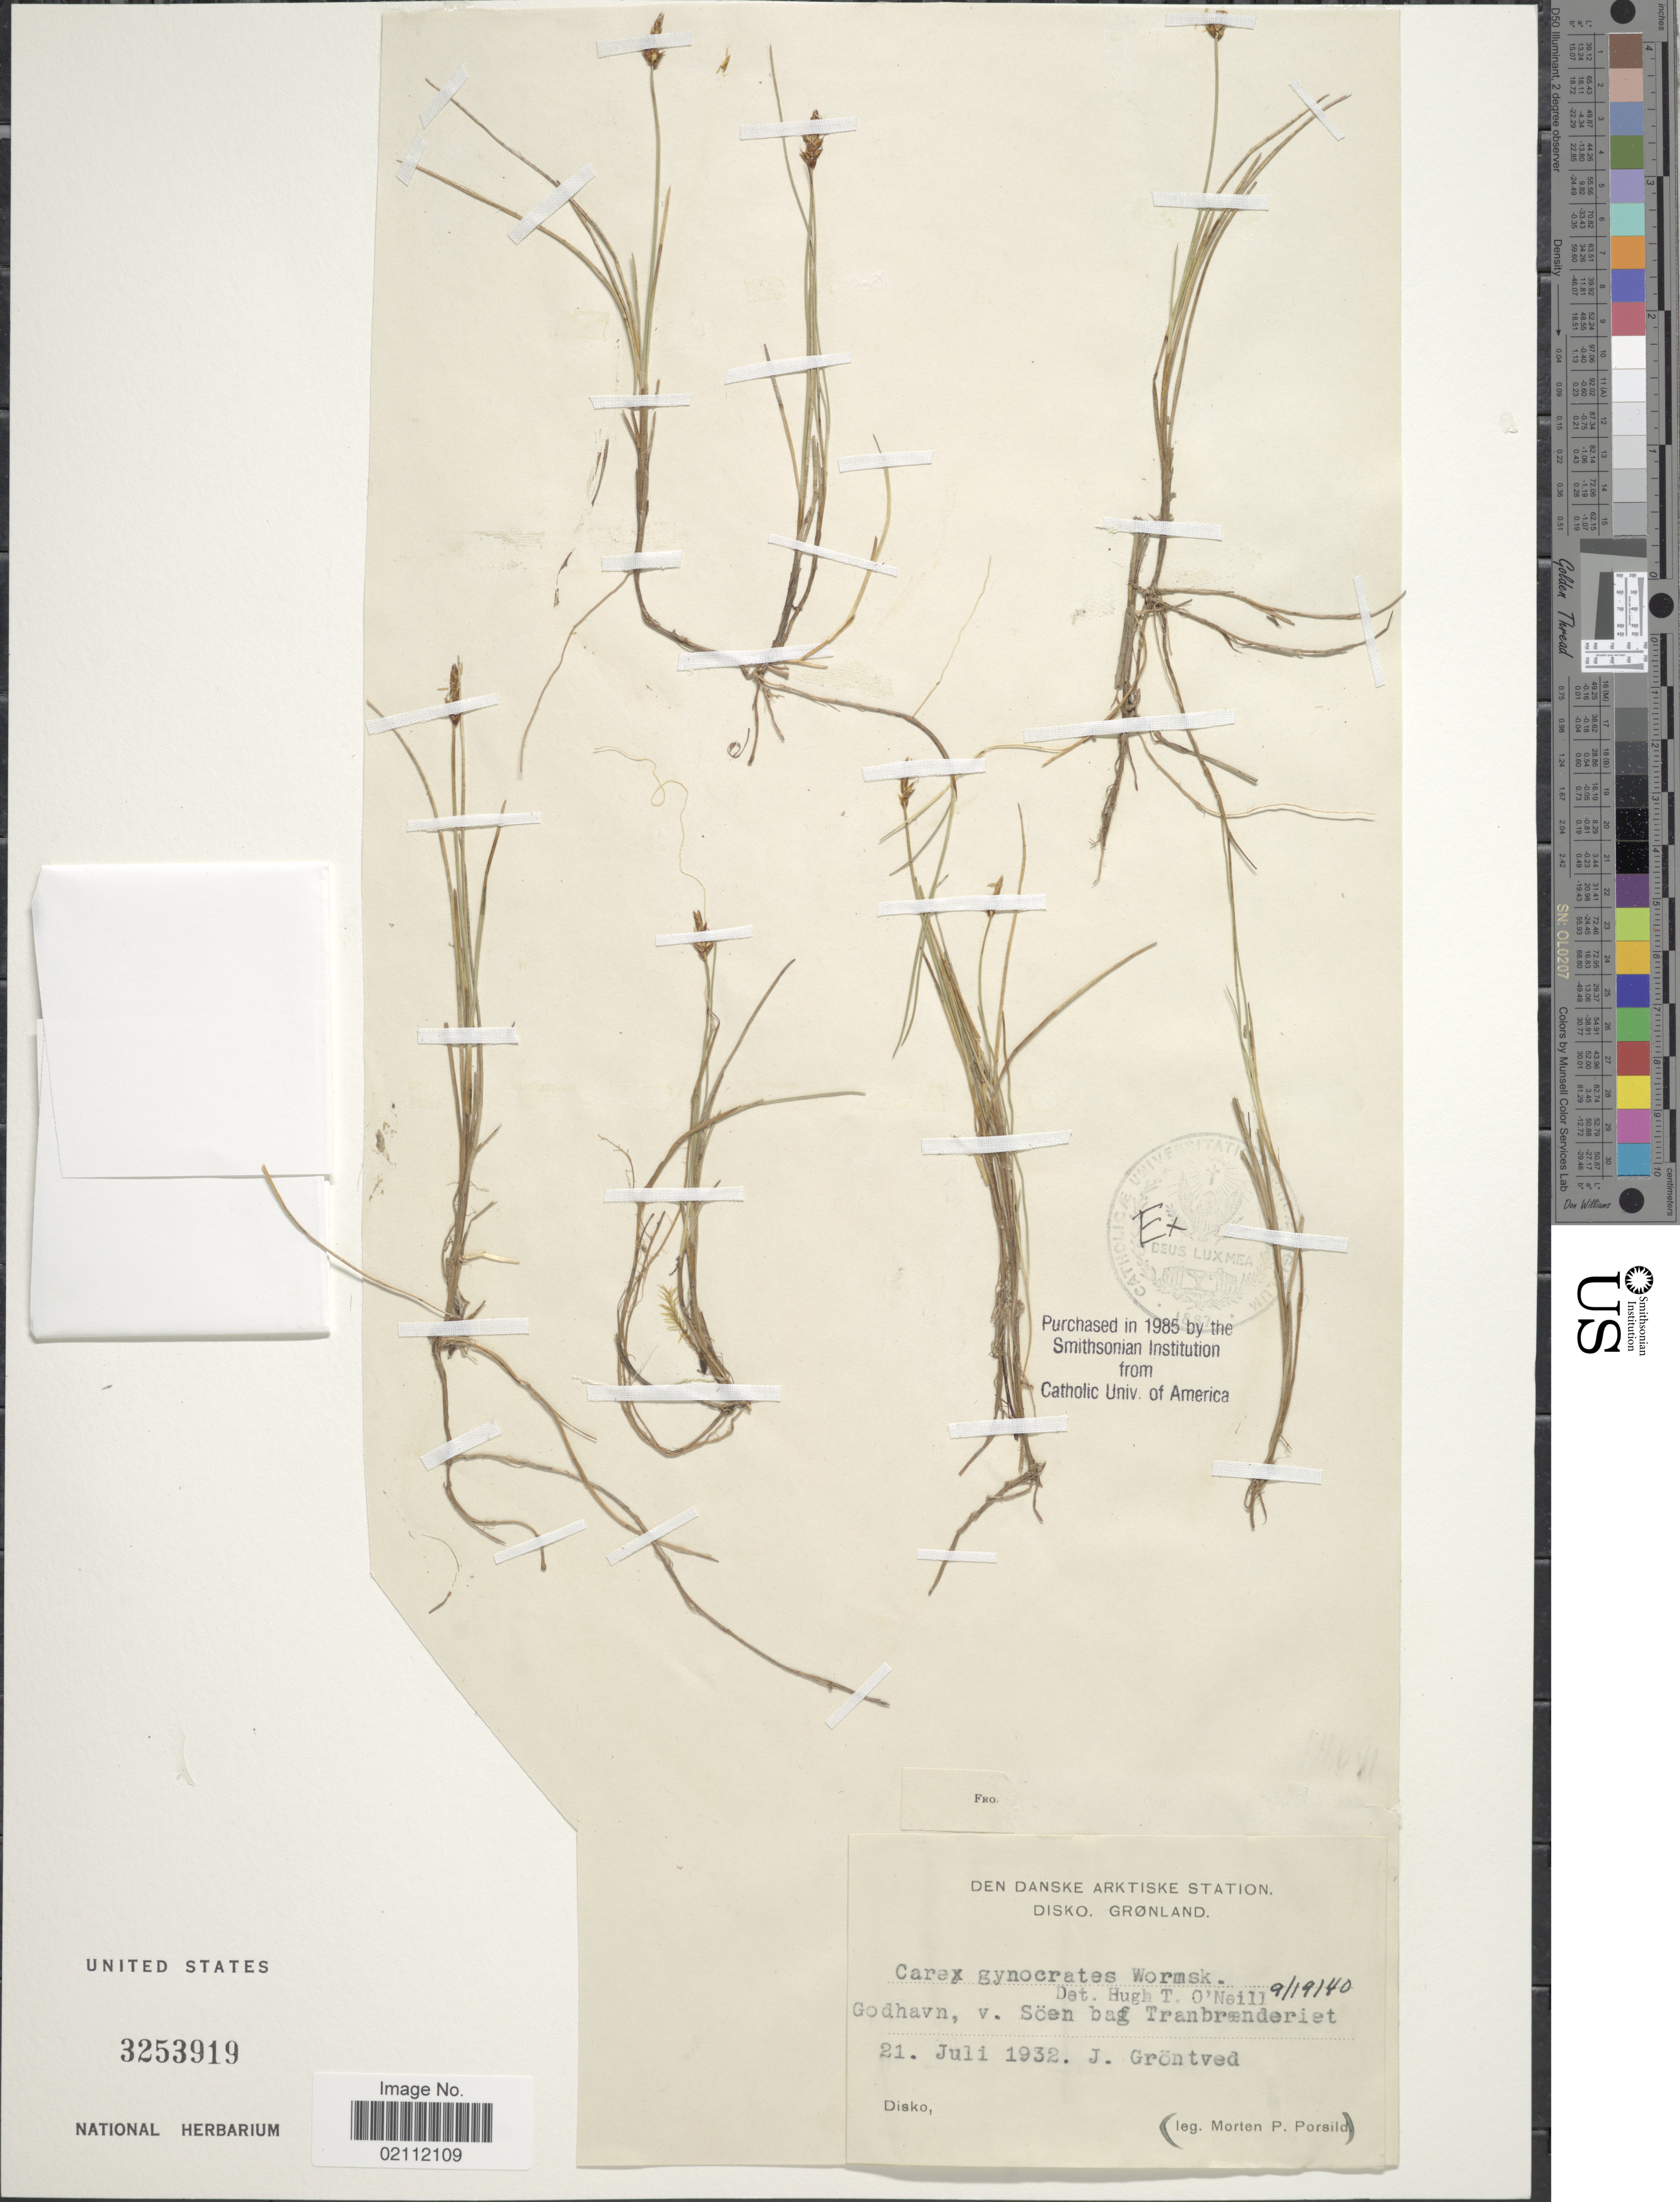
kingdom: Plantae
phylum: Tracheophyta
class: Liliopsida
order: Poales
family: Cyperaceae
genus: Carex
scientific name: Carex nardina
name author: (Hornem.) Fr.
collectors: J. Gröntved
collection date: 1932-07-21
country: Greenland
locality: Godhavn, v. Söen baf Tranbraenderiet. Disko [unsure placement]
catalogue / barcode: US 3253919